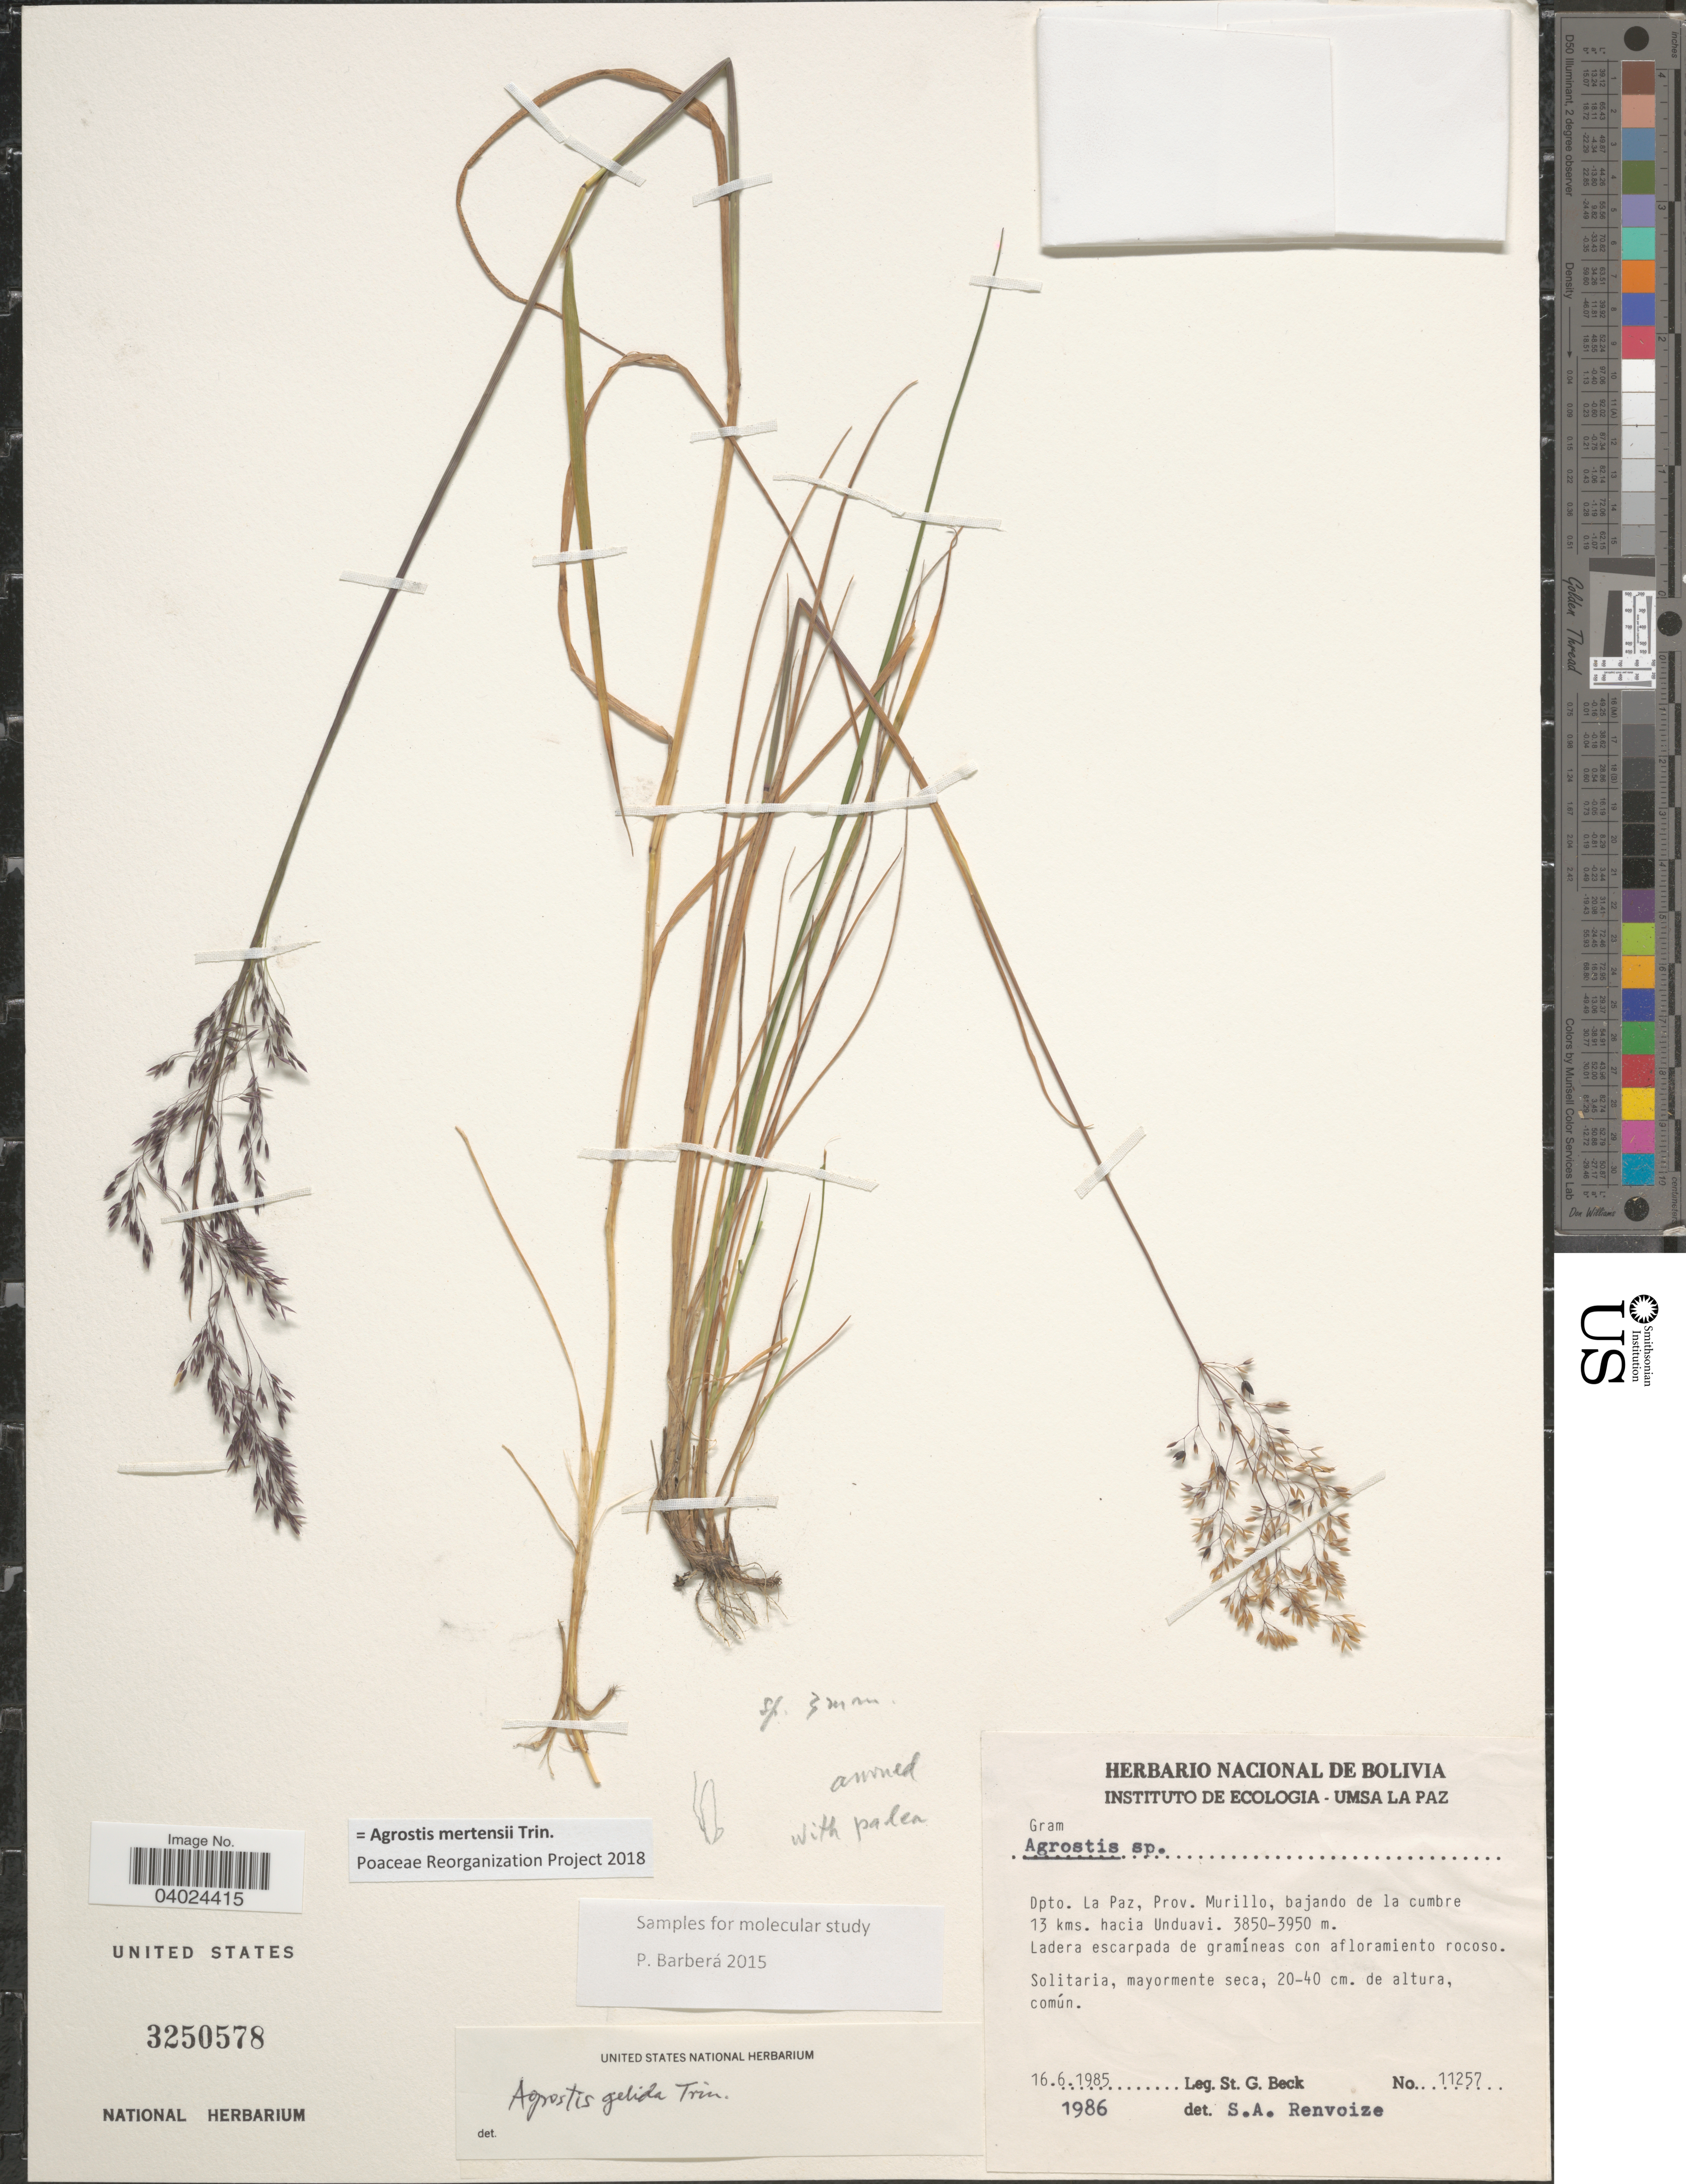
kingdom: Plantae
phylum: Tracheophyta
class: Liliopsida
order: Poales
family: Poaceae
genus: Agrostis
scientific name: Agrostis mertensii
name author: Trin.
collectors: S. G. Beck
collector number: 11257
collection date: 1985-06-16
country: Bolivia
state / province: La Paz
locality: Dpto. La Paz, Prov. Murillo, bajando de la cumbre 13 kms. hacia Unduavi.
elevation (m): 3850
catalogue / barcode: US 3250578